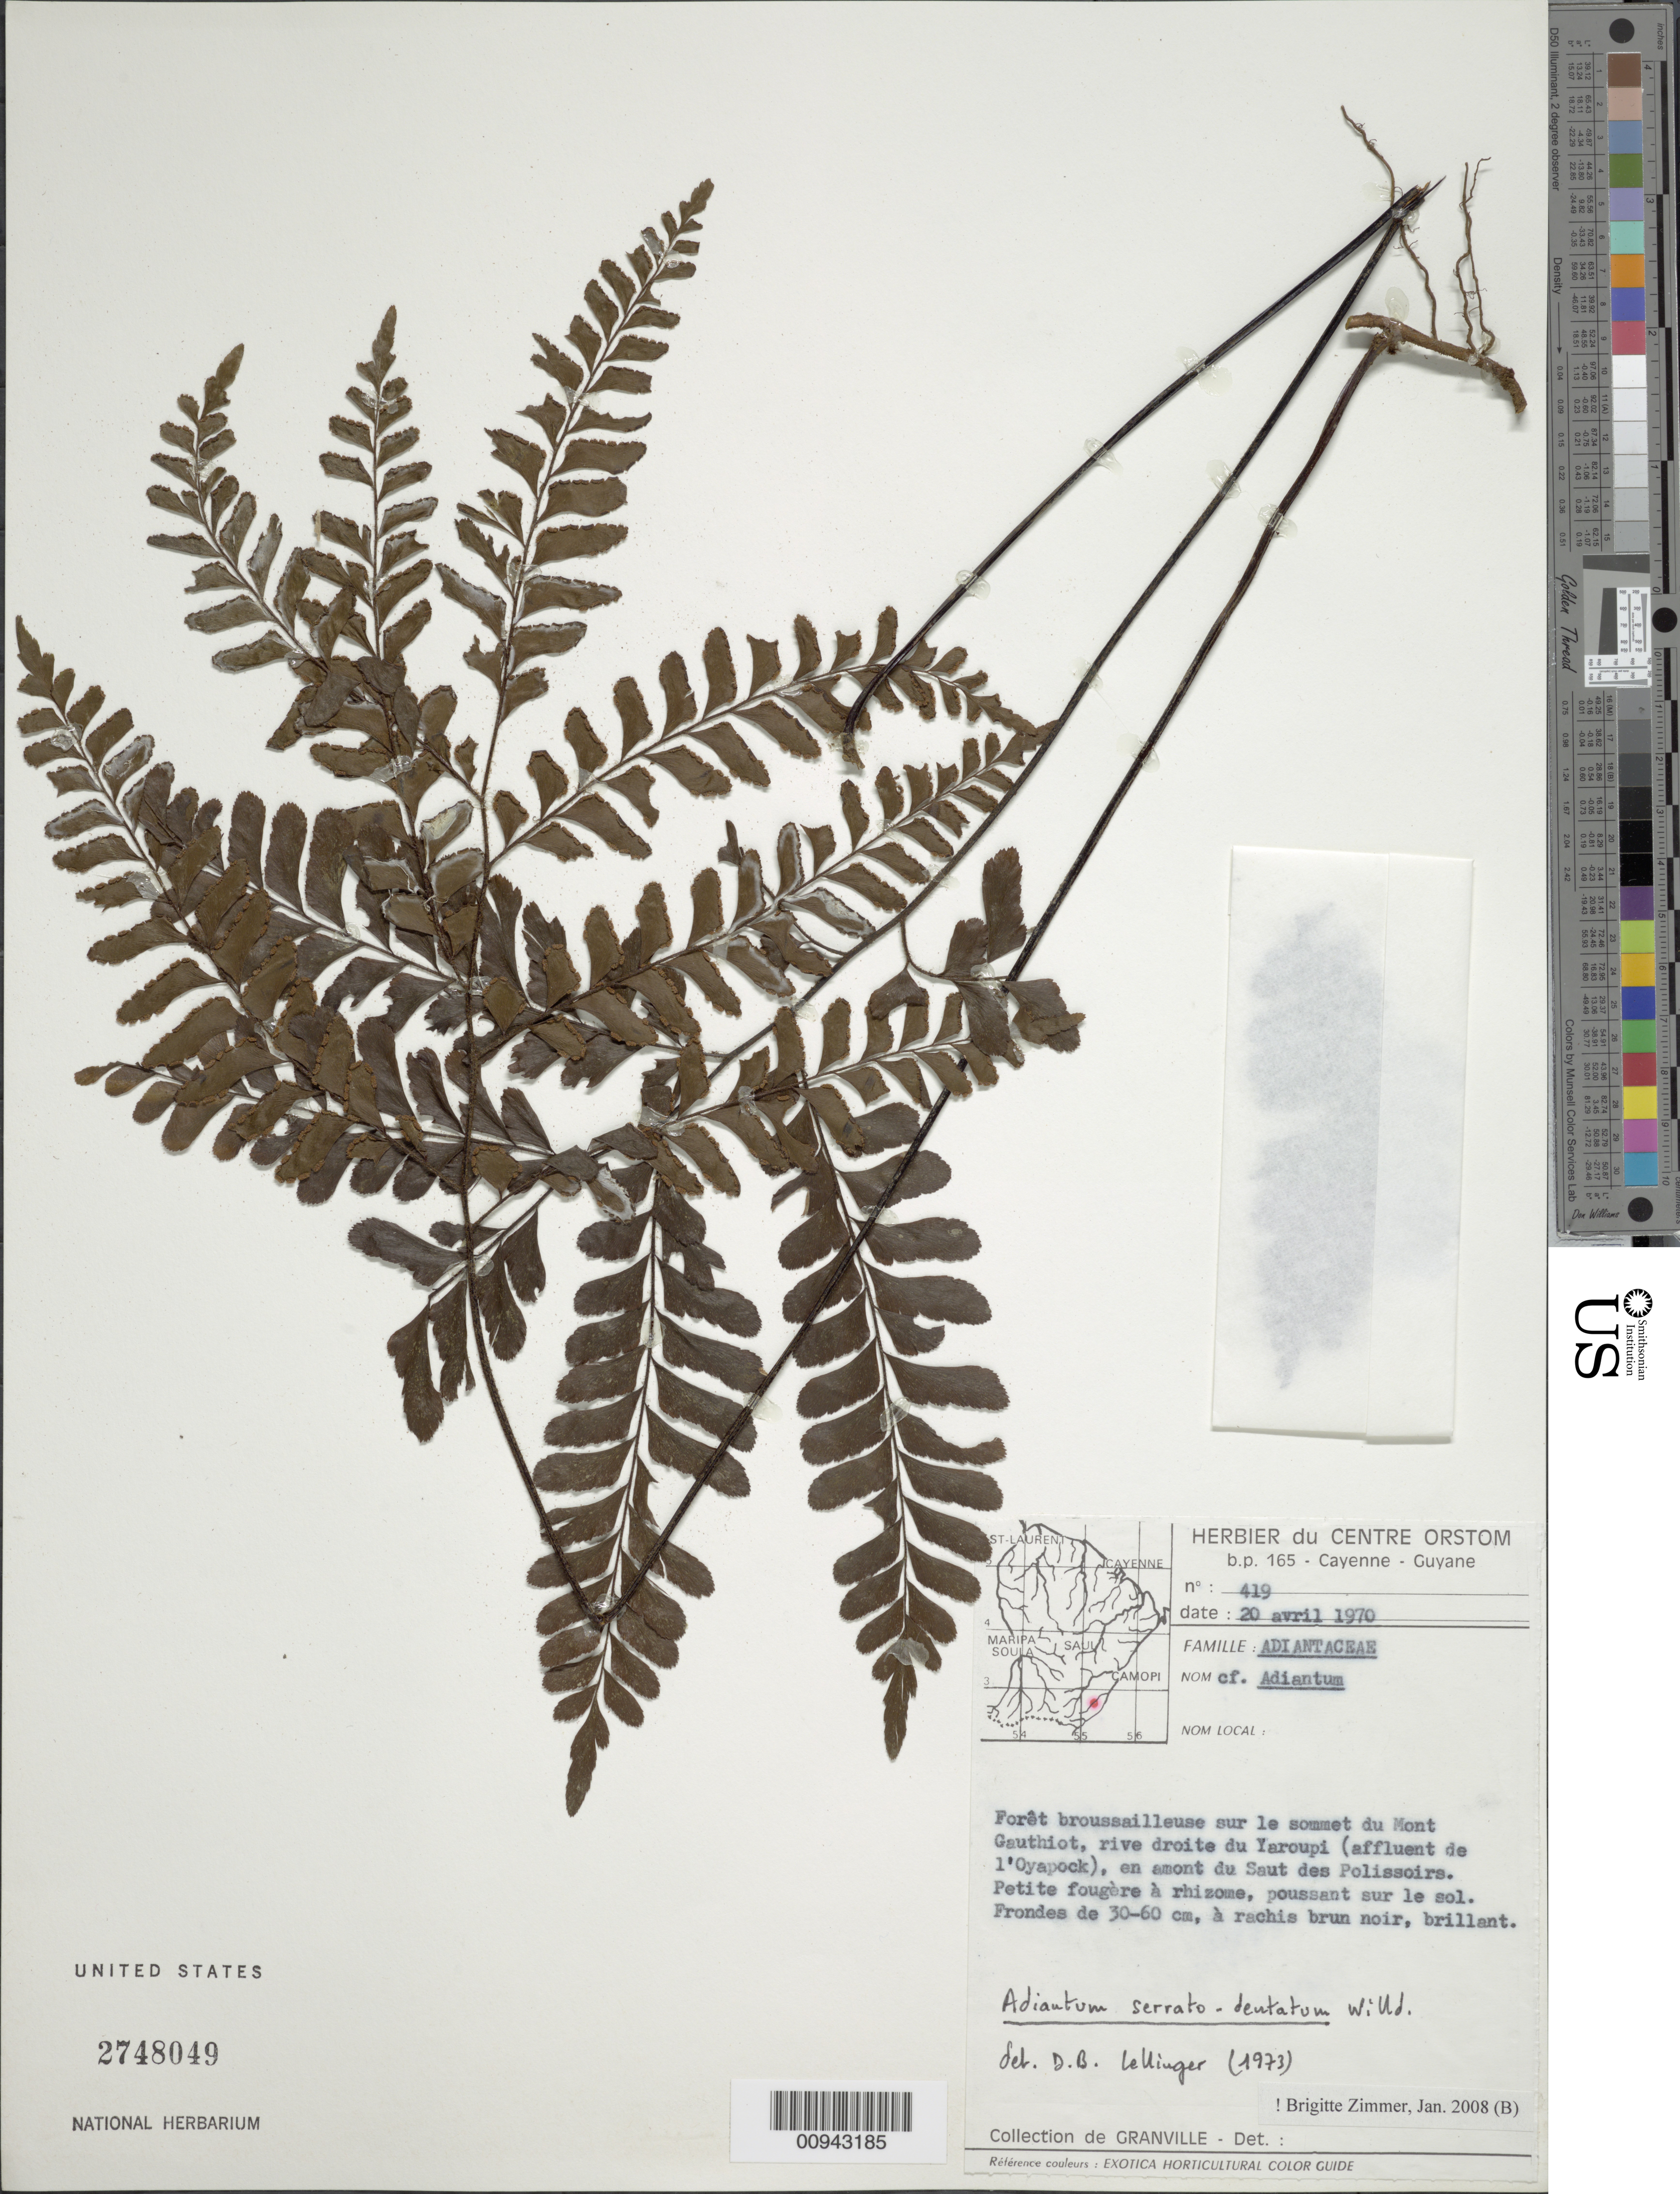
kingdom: Plantae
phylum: Tracheophyta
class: Polypodiopsida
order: Polypodiales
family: Pteridaceae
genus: Adiantum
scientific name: Adiantum serratodentatum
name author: Humb. & Bonpl. ex Willd.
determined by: Zimmer, B.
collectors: J.-J. de Granville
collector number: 419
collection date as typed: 20-Apr-70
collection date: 1970-04-20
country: French Guiana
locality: Mont Gauthiot, summit. Rive droite de Yaroupi (affluent de l'Oyapock), en amont du Saut des Polissoirs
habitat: Foret broussailleuse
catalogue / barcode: US 2748049